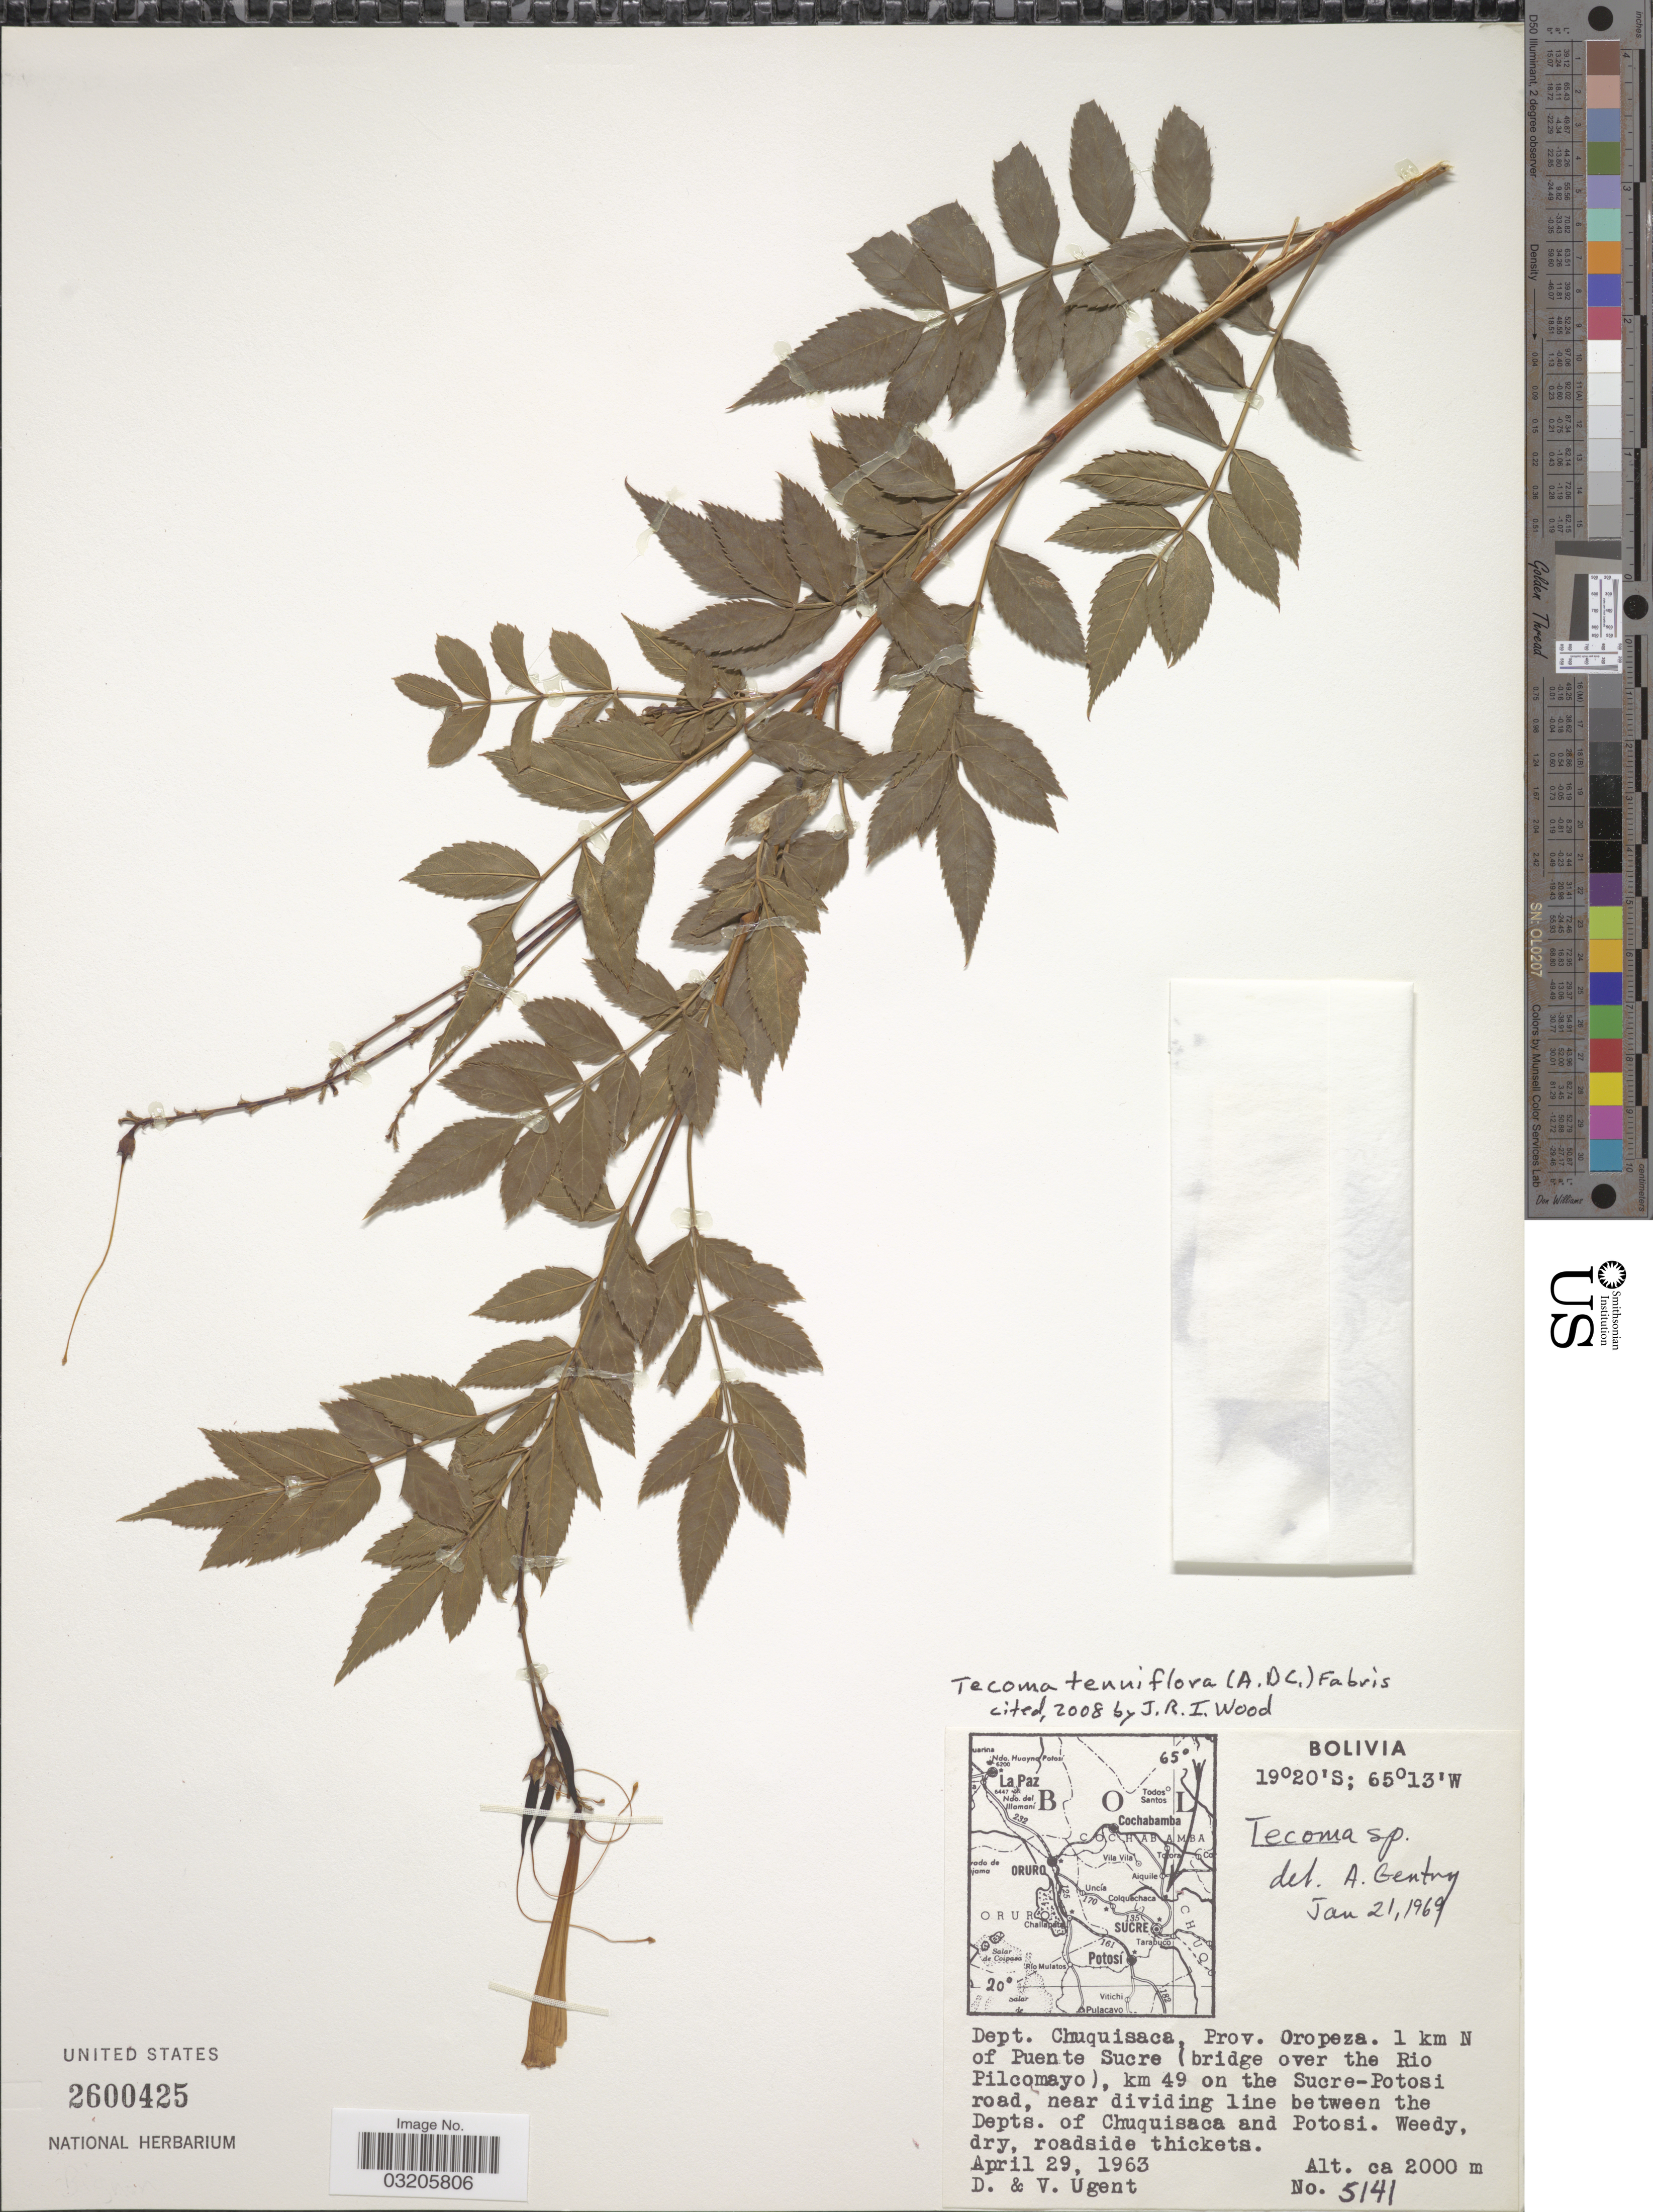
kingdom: Plantae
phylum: Tracheophyta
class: Magnoliopsida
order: Lamiales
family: Bignoniaceae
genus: Tecoma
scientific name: Tecoma tenuiflora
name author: (DC.) Fabris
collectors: D. Ugent & V. Ugent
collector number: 5141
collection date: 1963-04-29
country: Bolivia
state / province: Chuquisaca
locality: Dept. Chuquisaca, Prov. Oropeza. 1 km N of Puente Sucre (bridge over the Rio Pilcomayo), km 49 on the Sucre-Potosi road, near dividing line between the Depts. of Chuquisaca and Potosi.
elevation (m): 2000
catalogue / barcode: US 2600425